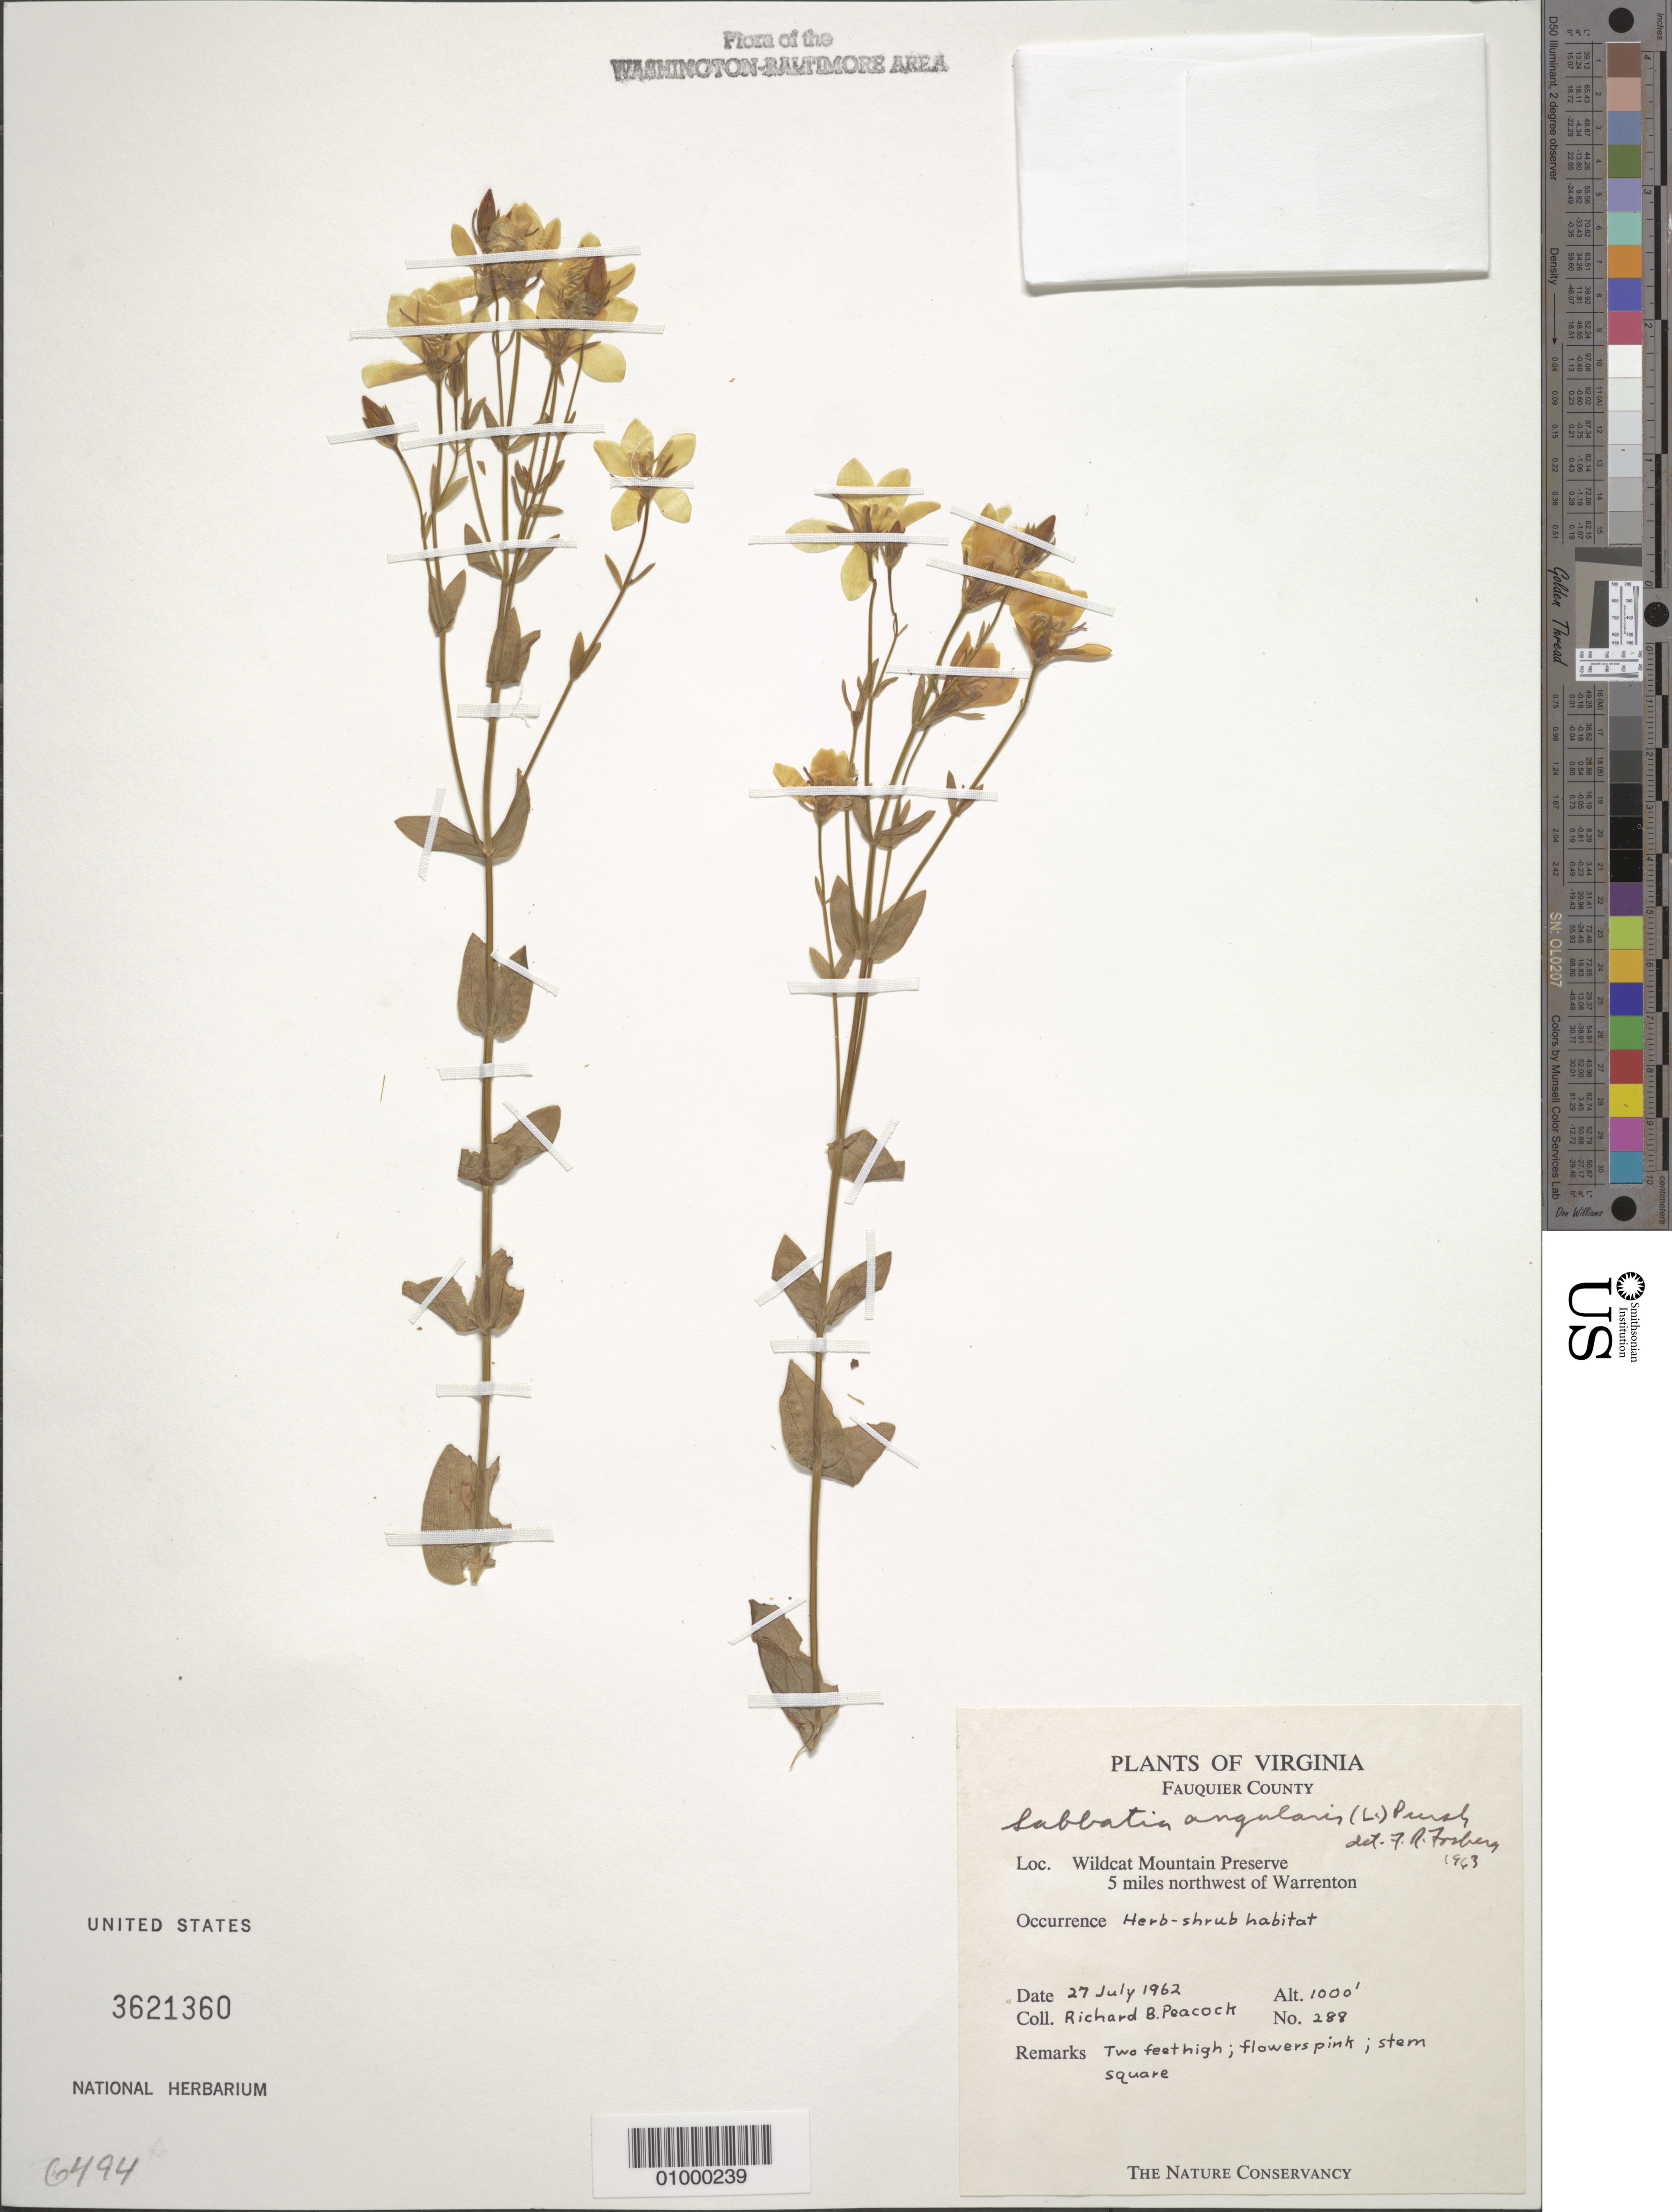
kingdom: Plantae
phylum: Tracheophyta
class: Magnoliopsida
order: Gentianales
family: Gentianaceae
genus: Sabatia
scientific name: Sabatia angularis (L.) Pursh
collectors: R. Peacock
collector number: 288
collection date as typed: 27 Jul 1962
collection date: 1962-07-27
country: United States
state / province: Virginia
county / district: Fauquier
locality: Wildcat Mountain Preserve, 5 miles northwest of Warrenton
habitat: herb-shrub habitat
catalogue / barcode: US 3621360